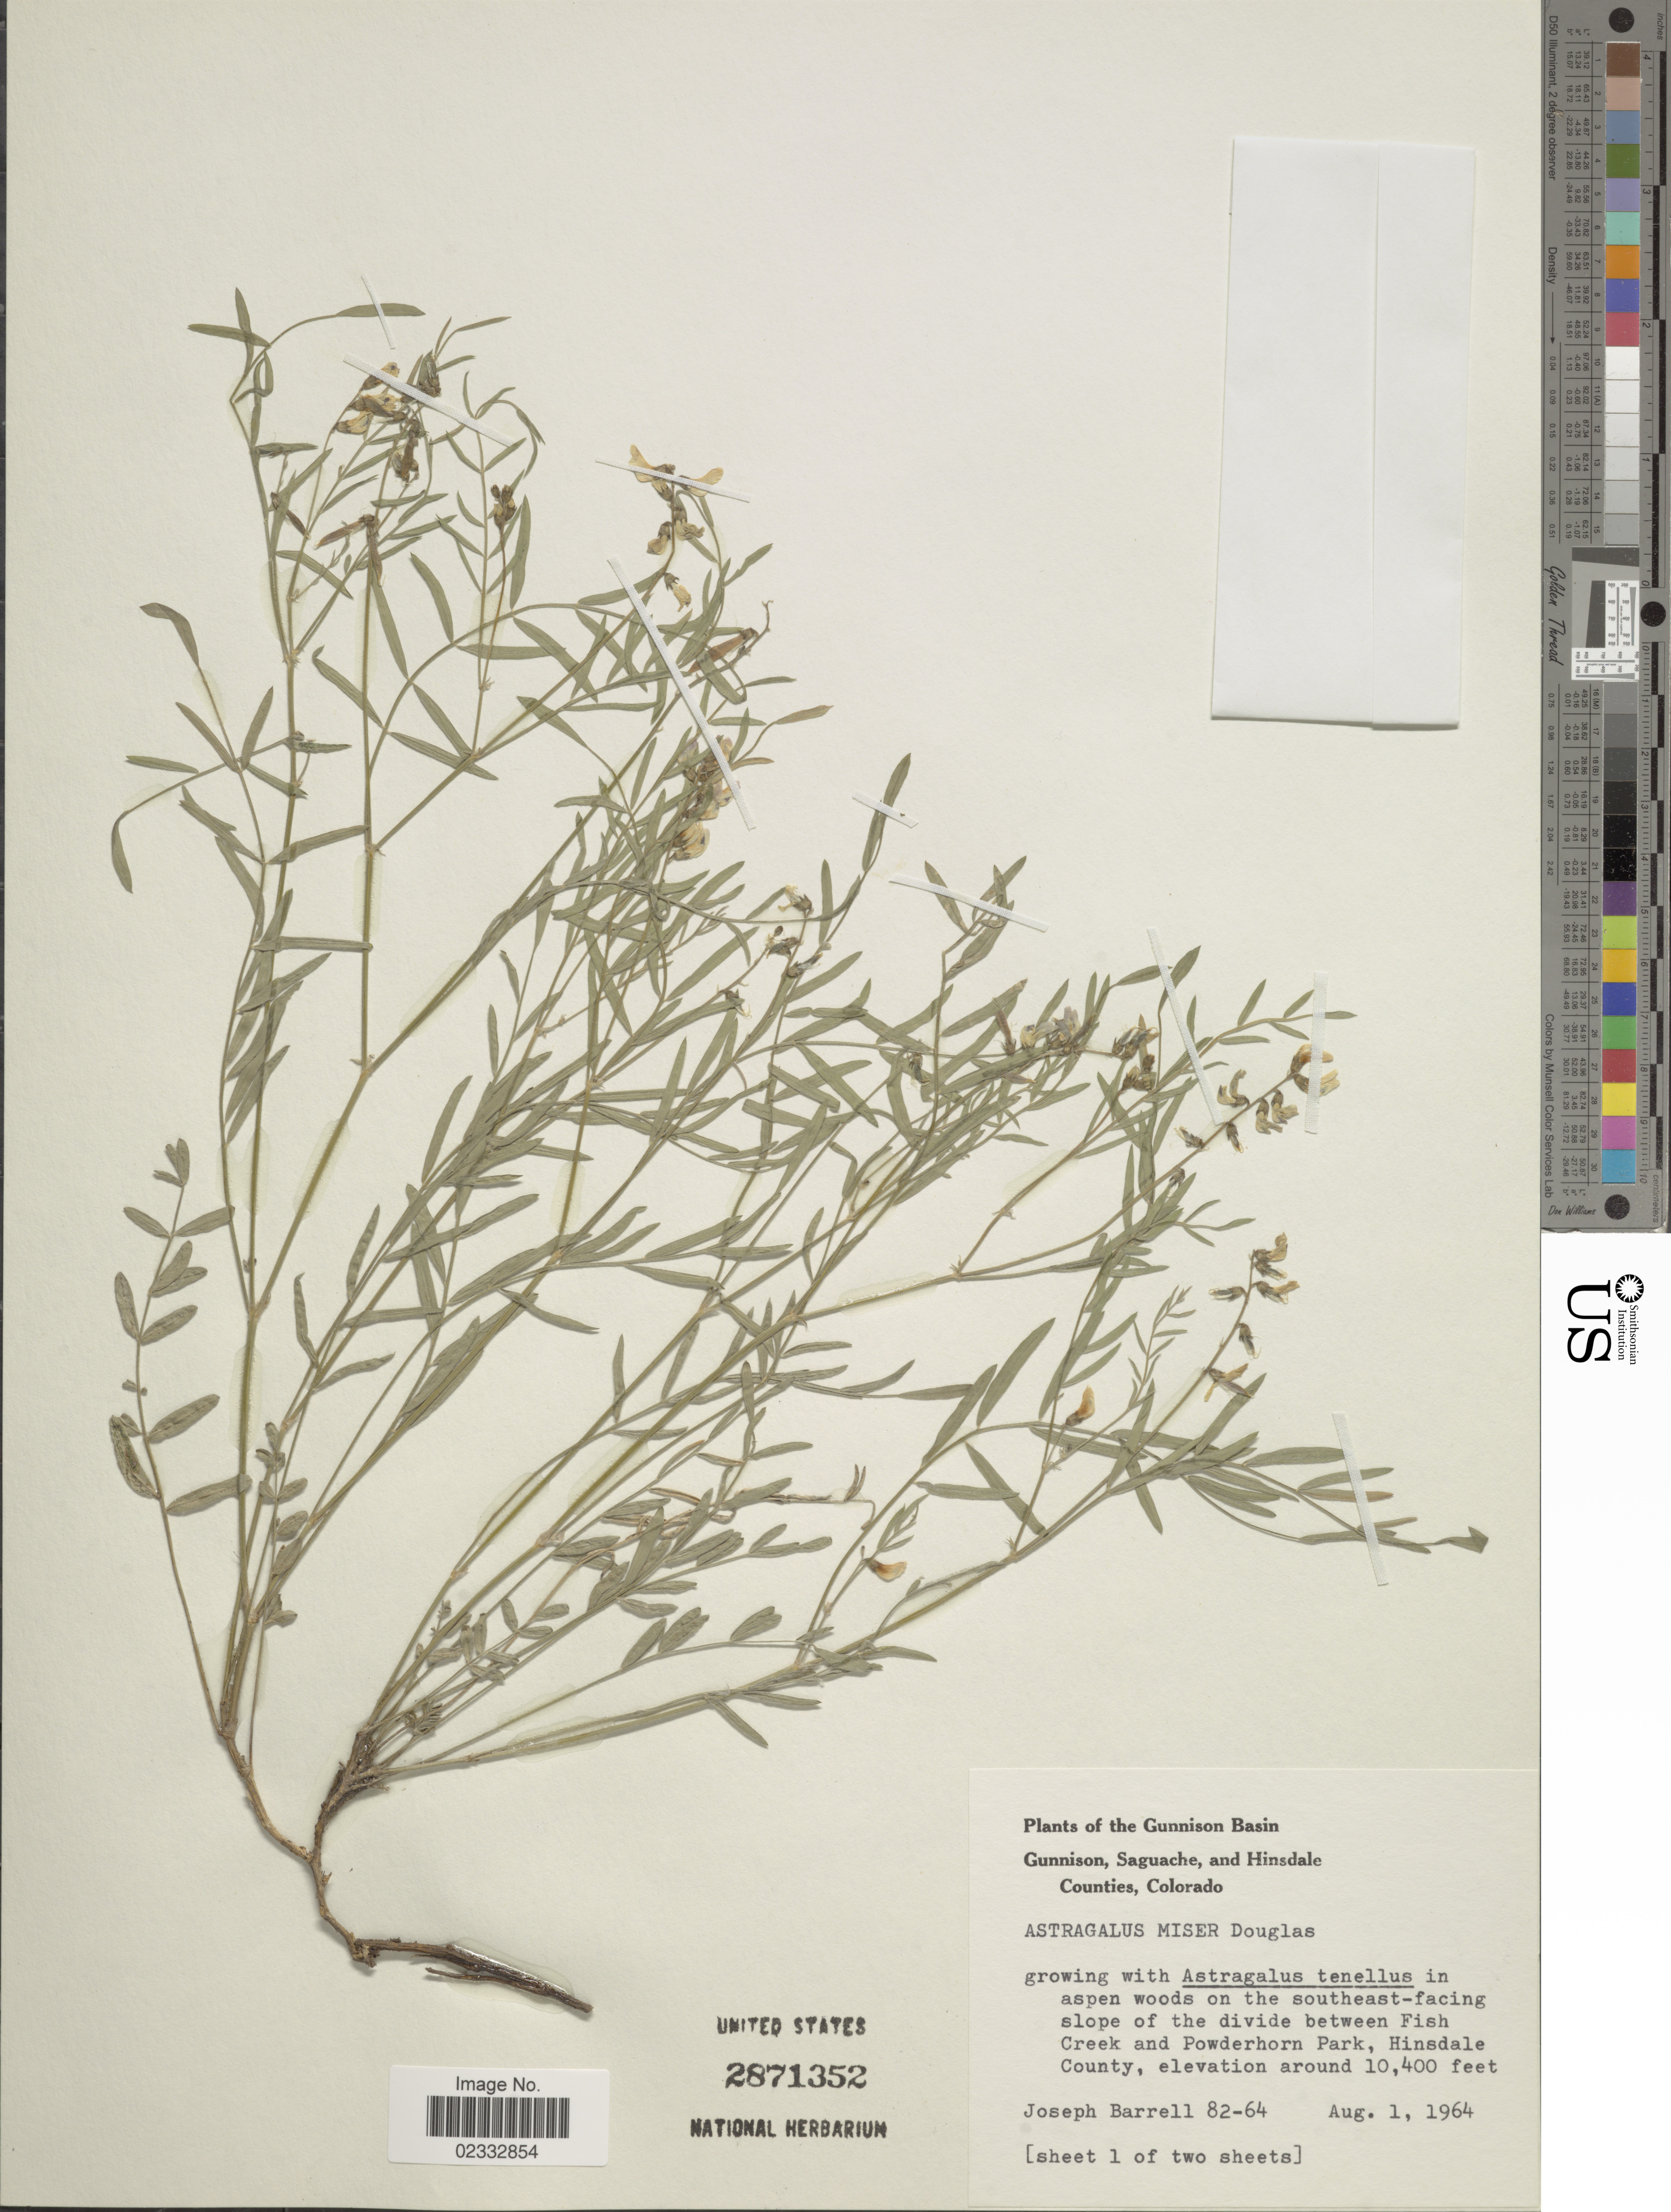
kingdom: Plantae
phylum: Tracheophyta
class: Magnoliopsida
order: Fabales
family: Fabaceae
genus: Astragalus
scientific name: Astragalus miser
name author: Douglas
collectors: J. Barrell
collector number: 82-64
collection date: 1964-08-01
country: United States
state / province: Colorado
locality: Gunnison Basin, Gunnison, Saguache, and Hinsdale Counties, in aspen woods on the southeast-facing slope of the divide between Fish Creek snf Powderhorn Park, Hindsdale County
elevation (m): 3170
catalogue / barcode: US 2871352